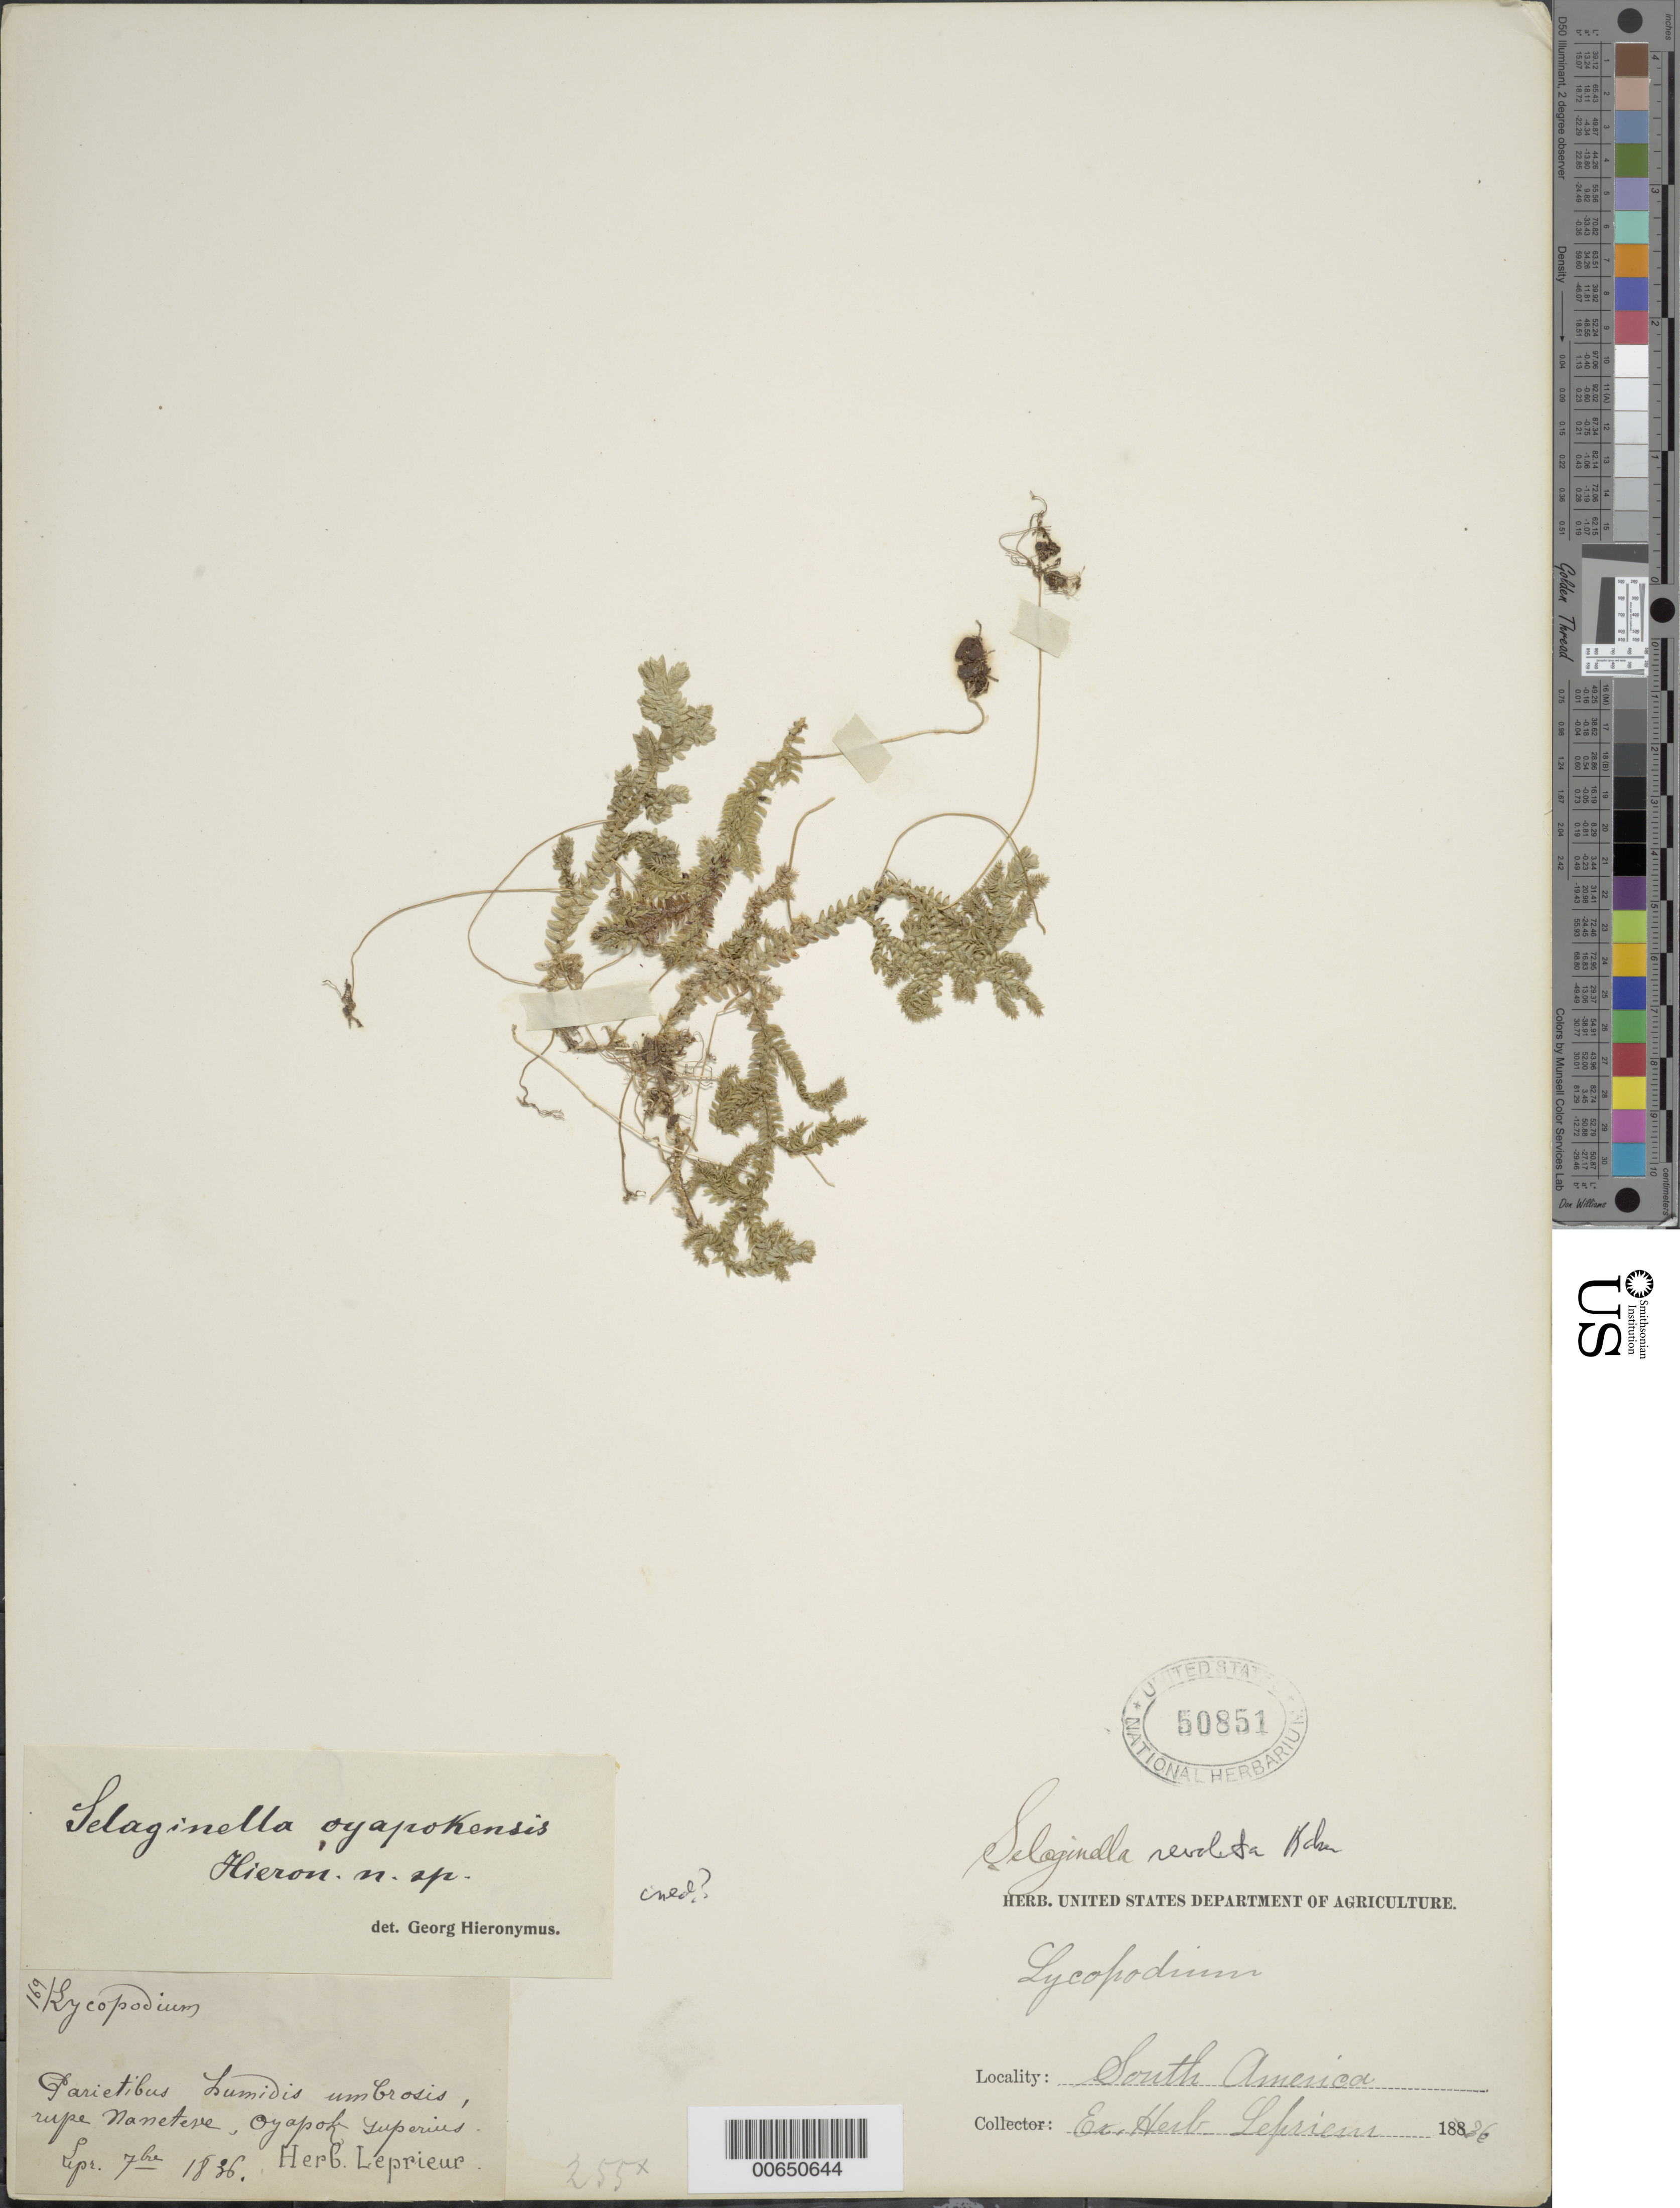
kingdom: Plantae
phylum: Tracheophyta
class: Lycopodiopsida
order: Selaginellales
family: Selaginellaceae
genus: Selaginella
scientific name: Selaginella revoluta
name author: Baker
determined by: Lellinger, David B., (BOT), Smithsonian Institution - National Museum of Natural History (UNITED STATES)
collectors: F. M. R. Leprieur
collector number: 169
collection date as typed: September 1836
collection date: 1836-09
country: French Guiana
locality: Oyapok superius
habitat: Parietibus humidis umbrosis, rupe Nanetense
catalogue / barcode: US 50851